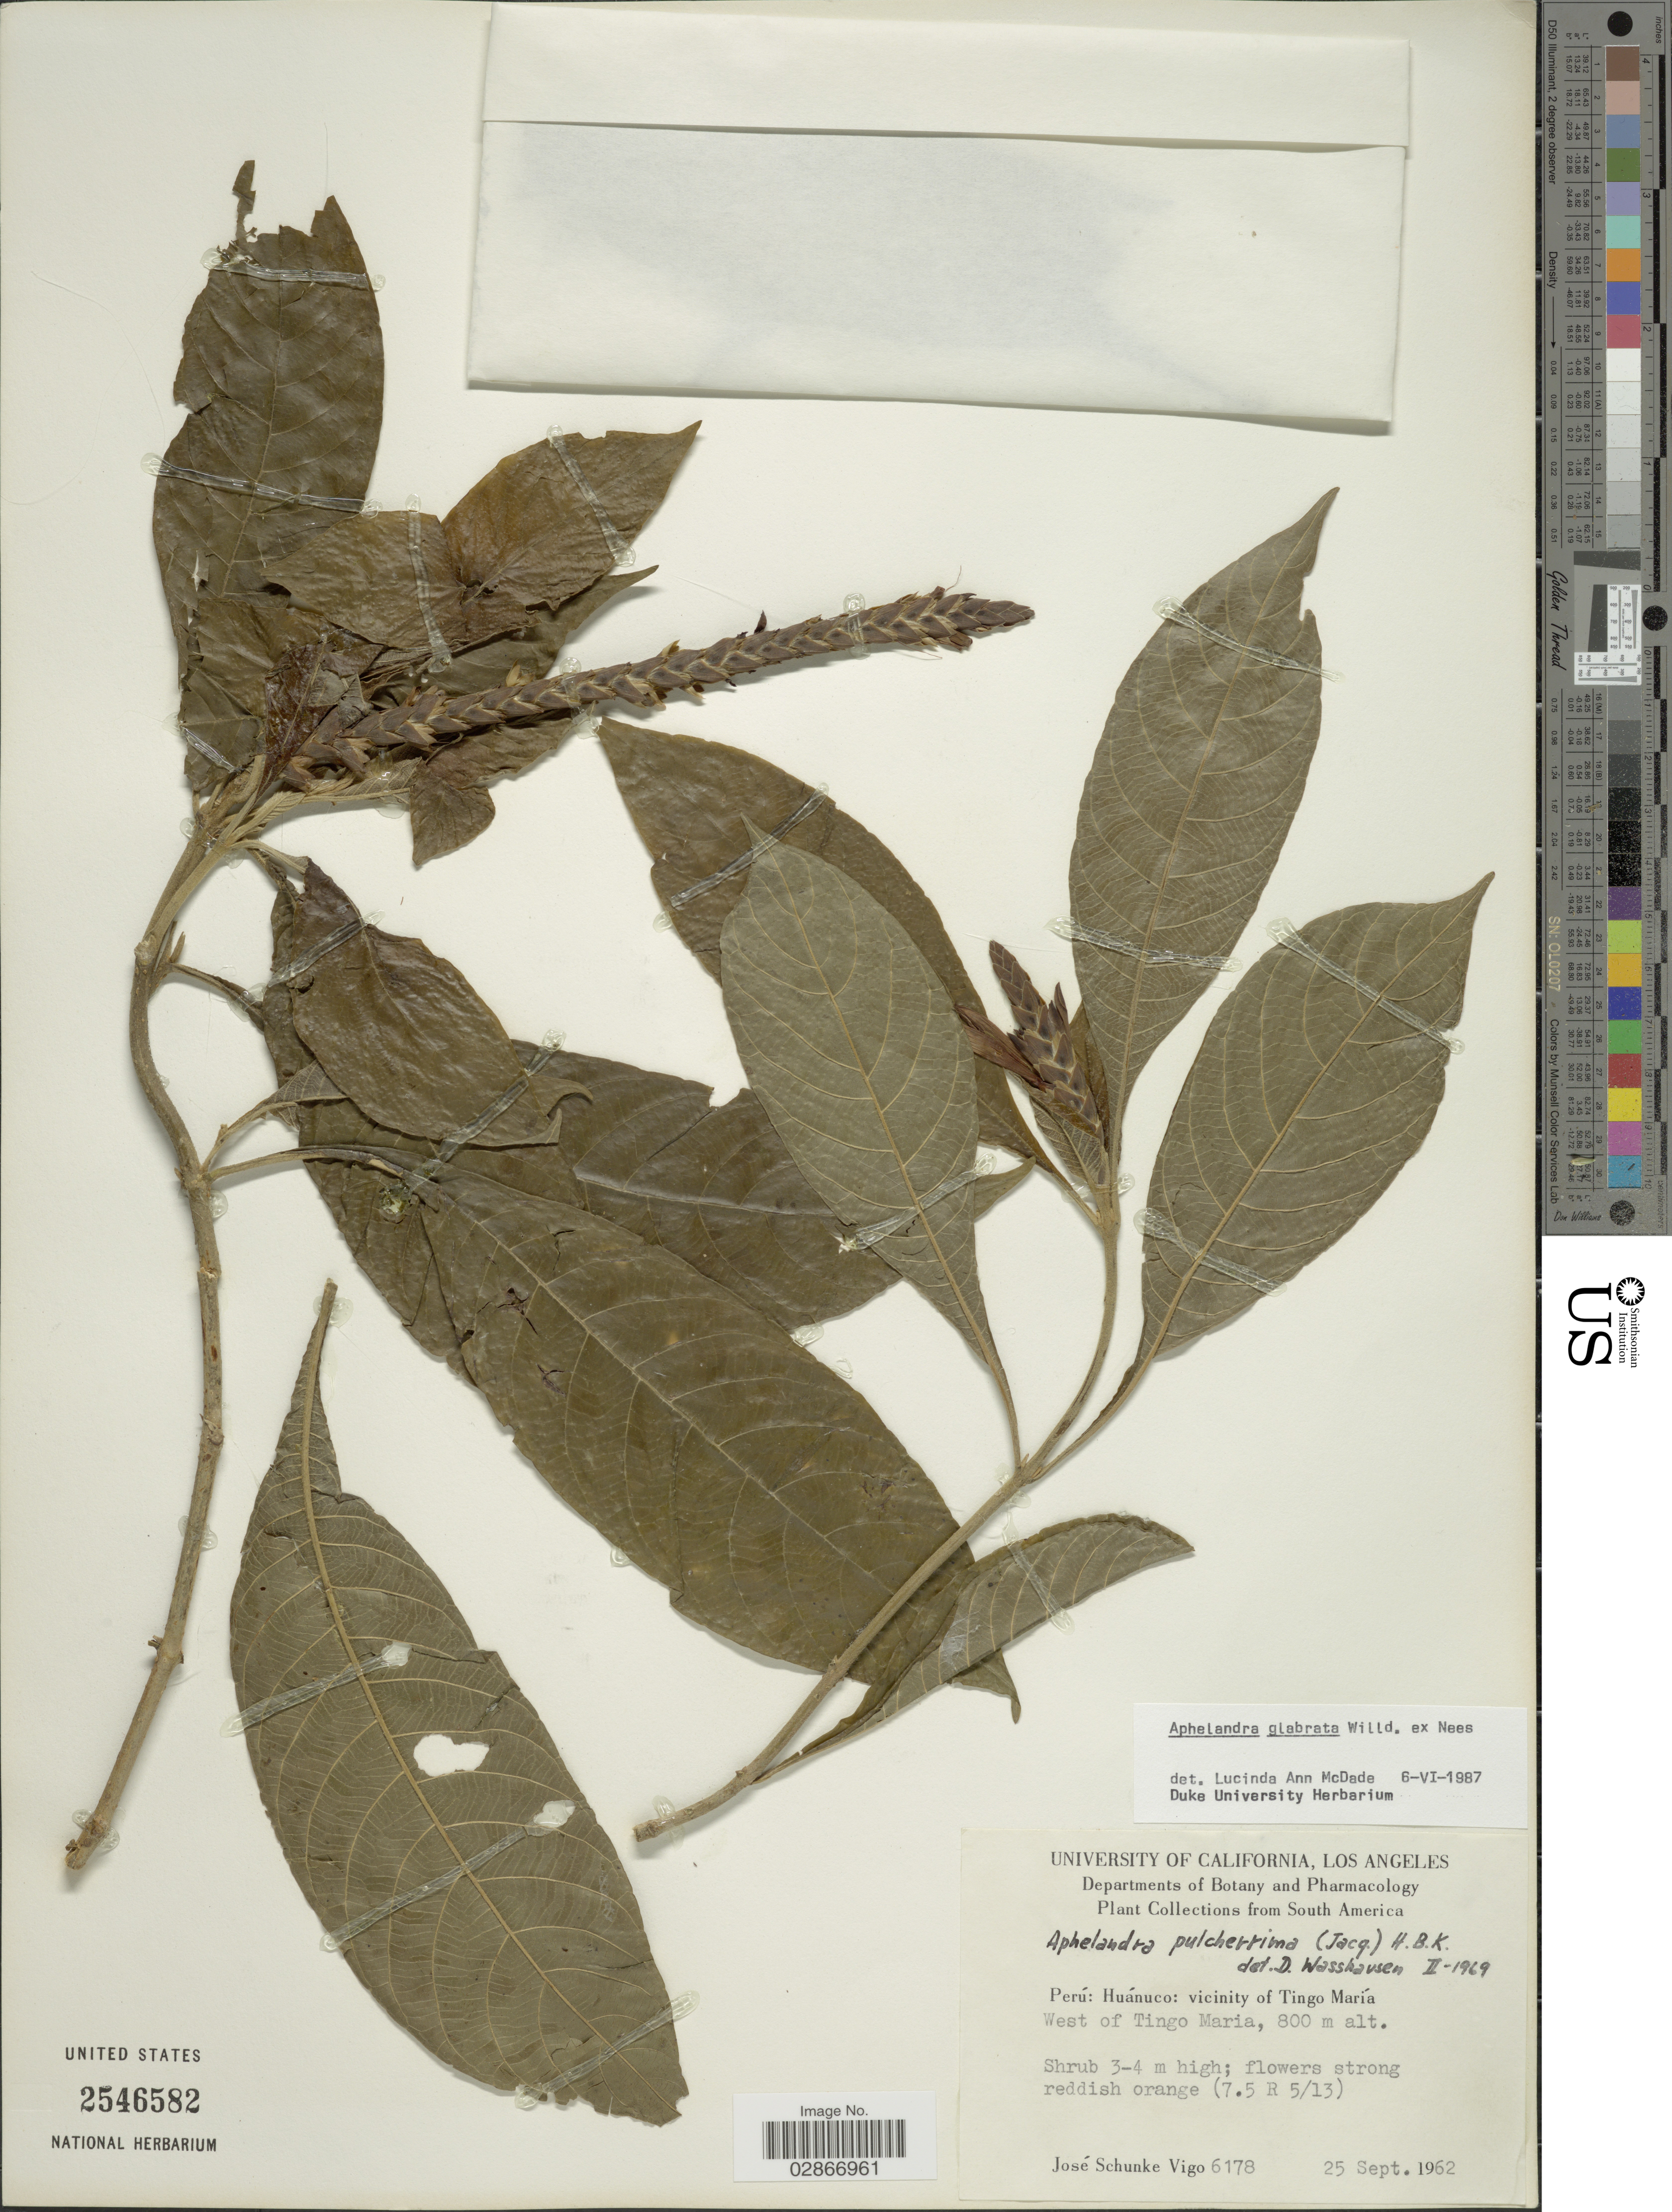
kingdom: Plantae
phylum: Tracheophyta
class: Magnoliopsida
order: Lamiales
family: Acanthaceae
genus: Aphelandra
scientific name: Aphelandra glabrata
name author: Willd. ex Nees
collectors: J. Schunke Vigo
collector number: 6178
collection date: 1962-09-25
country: Peru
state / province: Huánuco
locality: Vicinity of Tingo María. West of Tingo Maria.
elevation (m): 800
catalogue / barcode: US 2546582